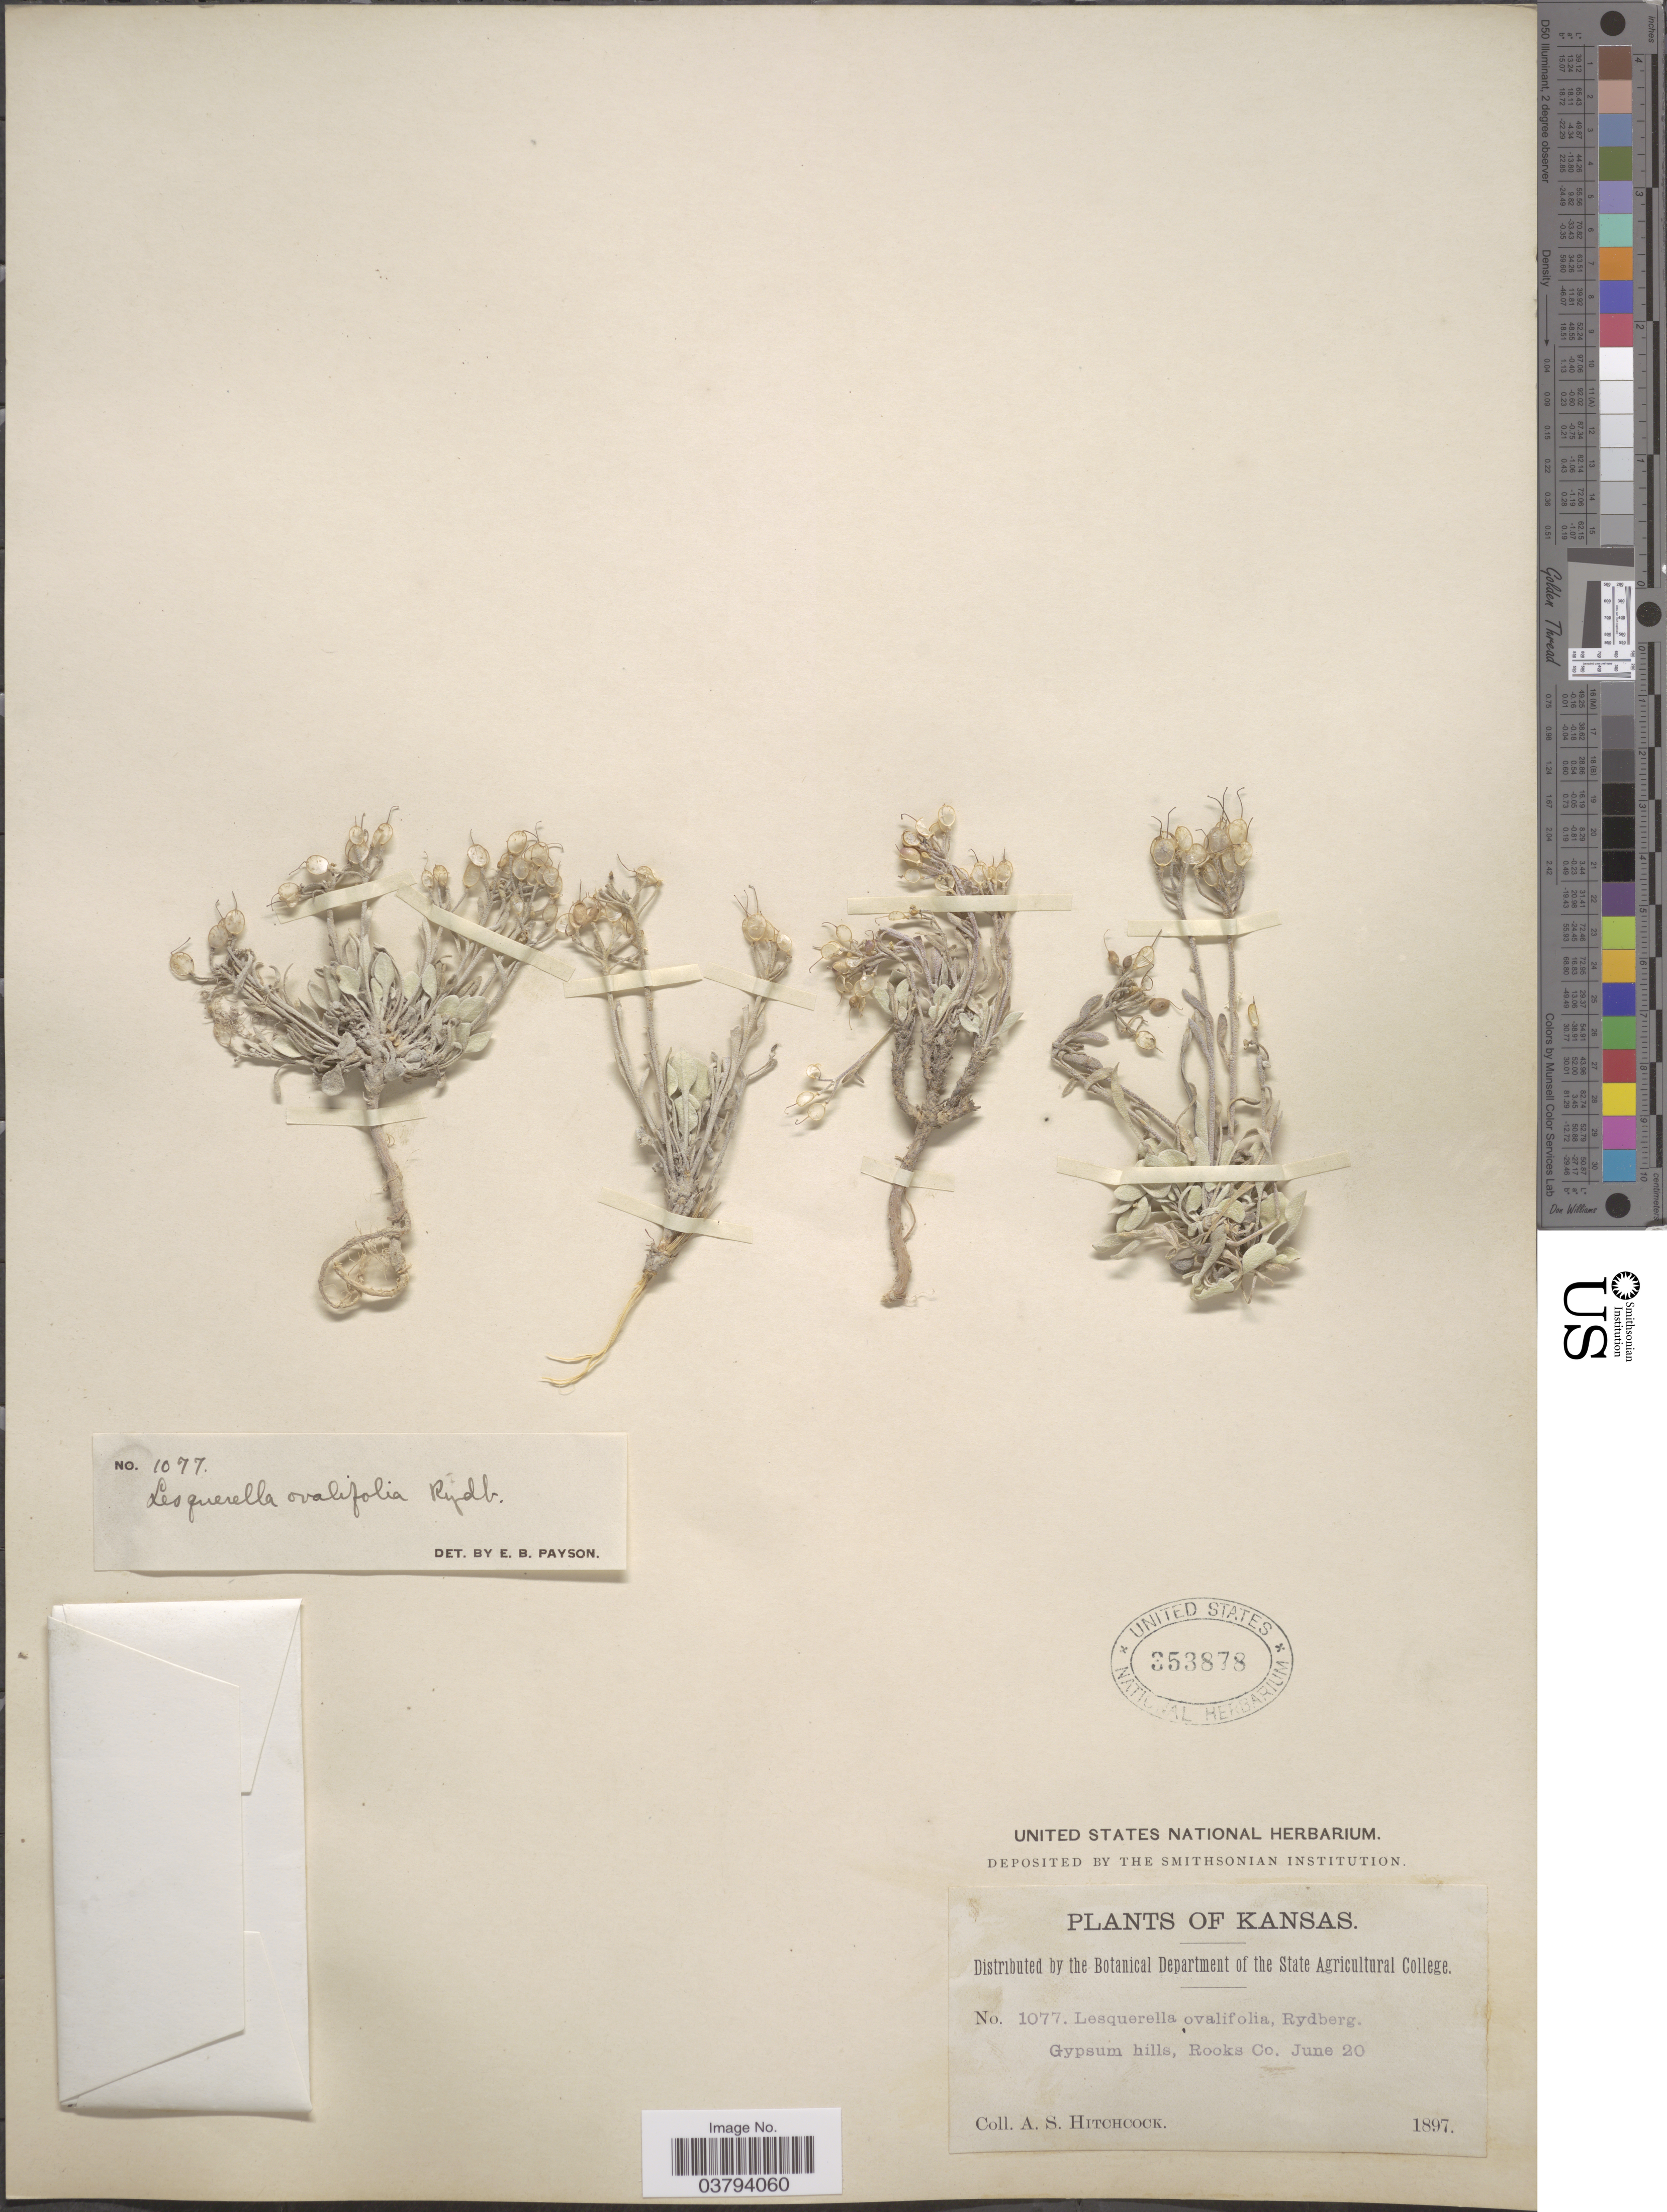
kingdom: Plantae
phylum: Tracheophyta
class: Magnoliopsida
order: Brassicales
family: Brassicaceae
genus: Lesquerella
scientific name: Lesquerella ovalifolia subsp. ovalifolia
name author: Rydb. ex Britton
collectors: A. S. Hitchcock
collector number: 1077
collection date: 1897-06-20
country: United States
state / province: Kansas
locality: Gypsum hills, Rooks Co.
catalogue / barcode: US 353878